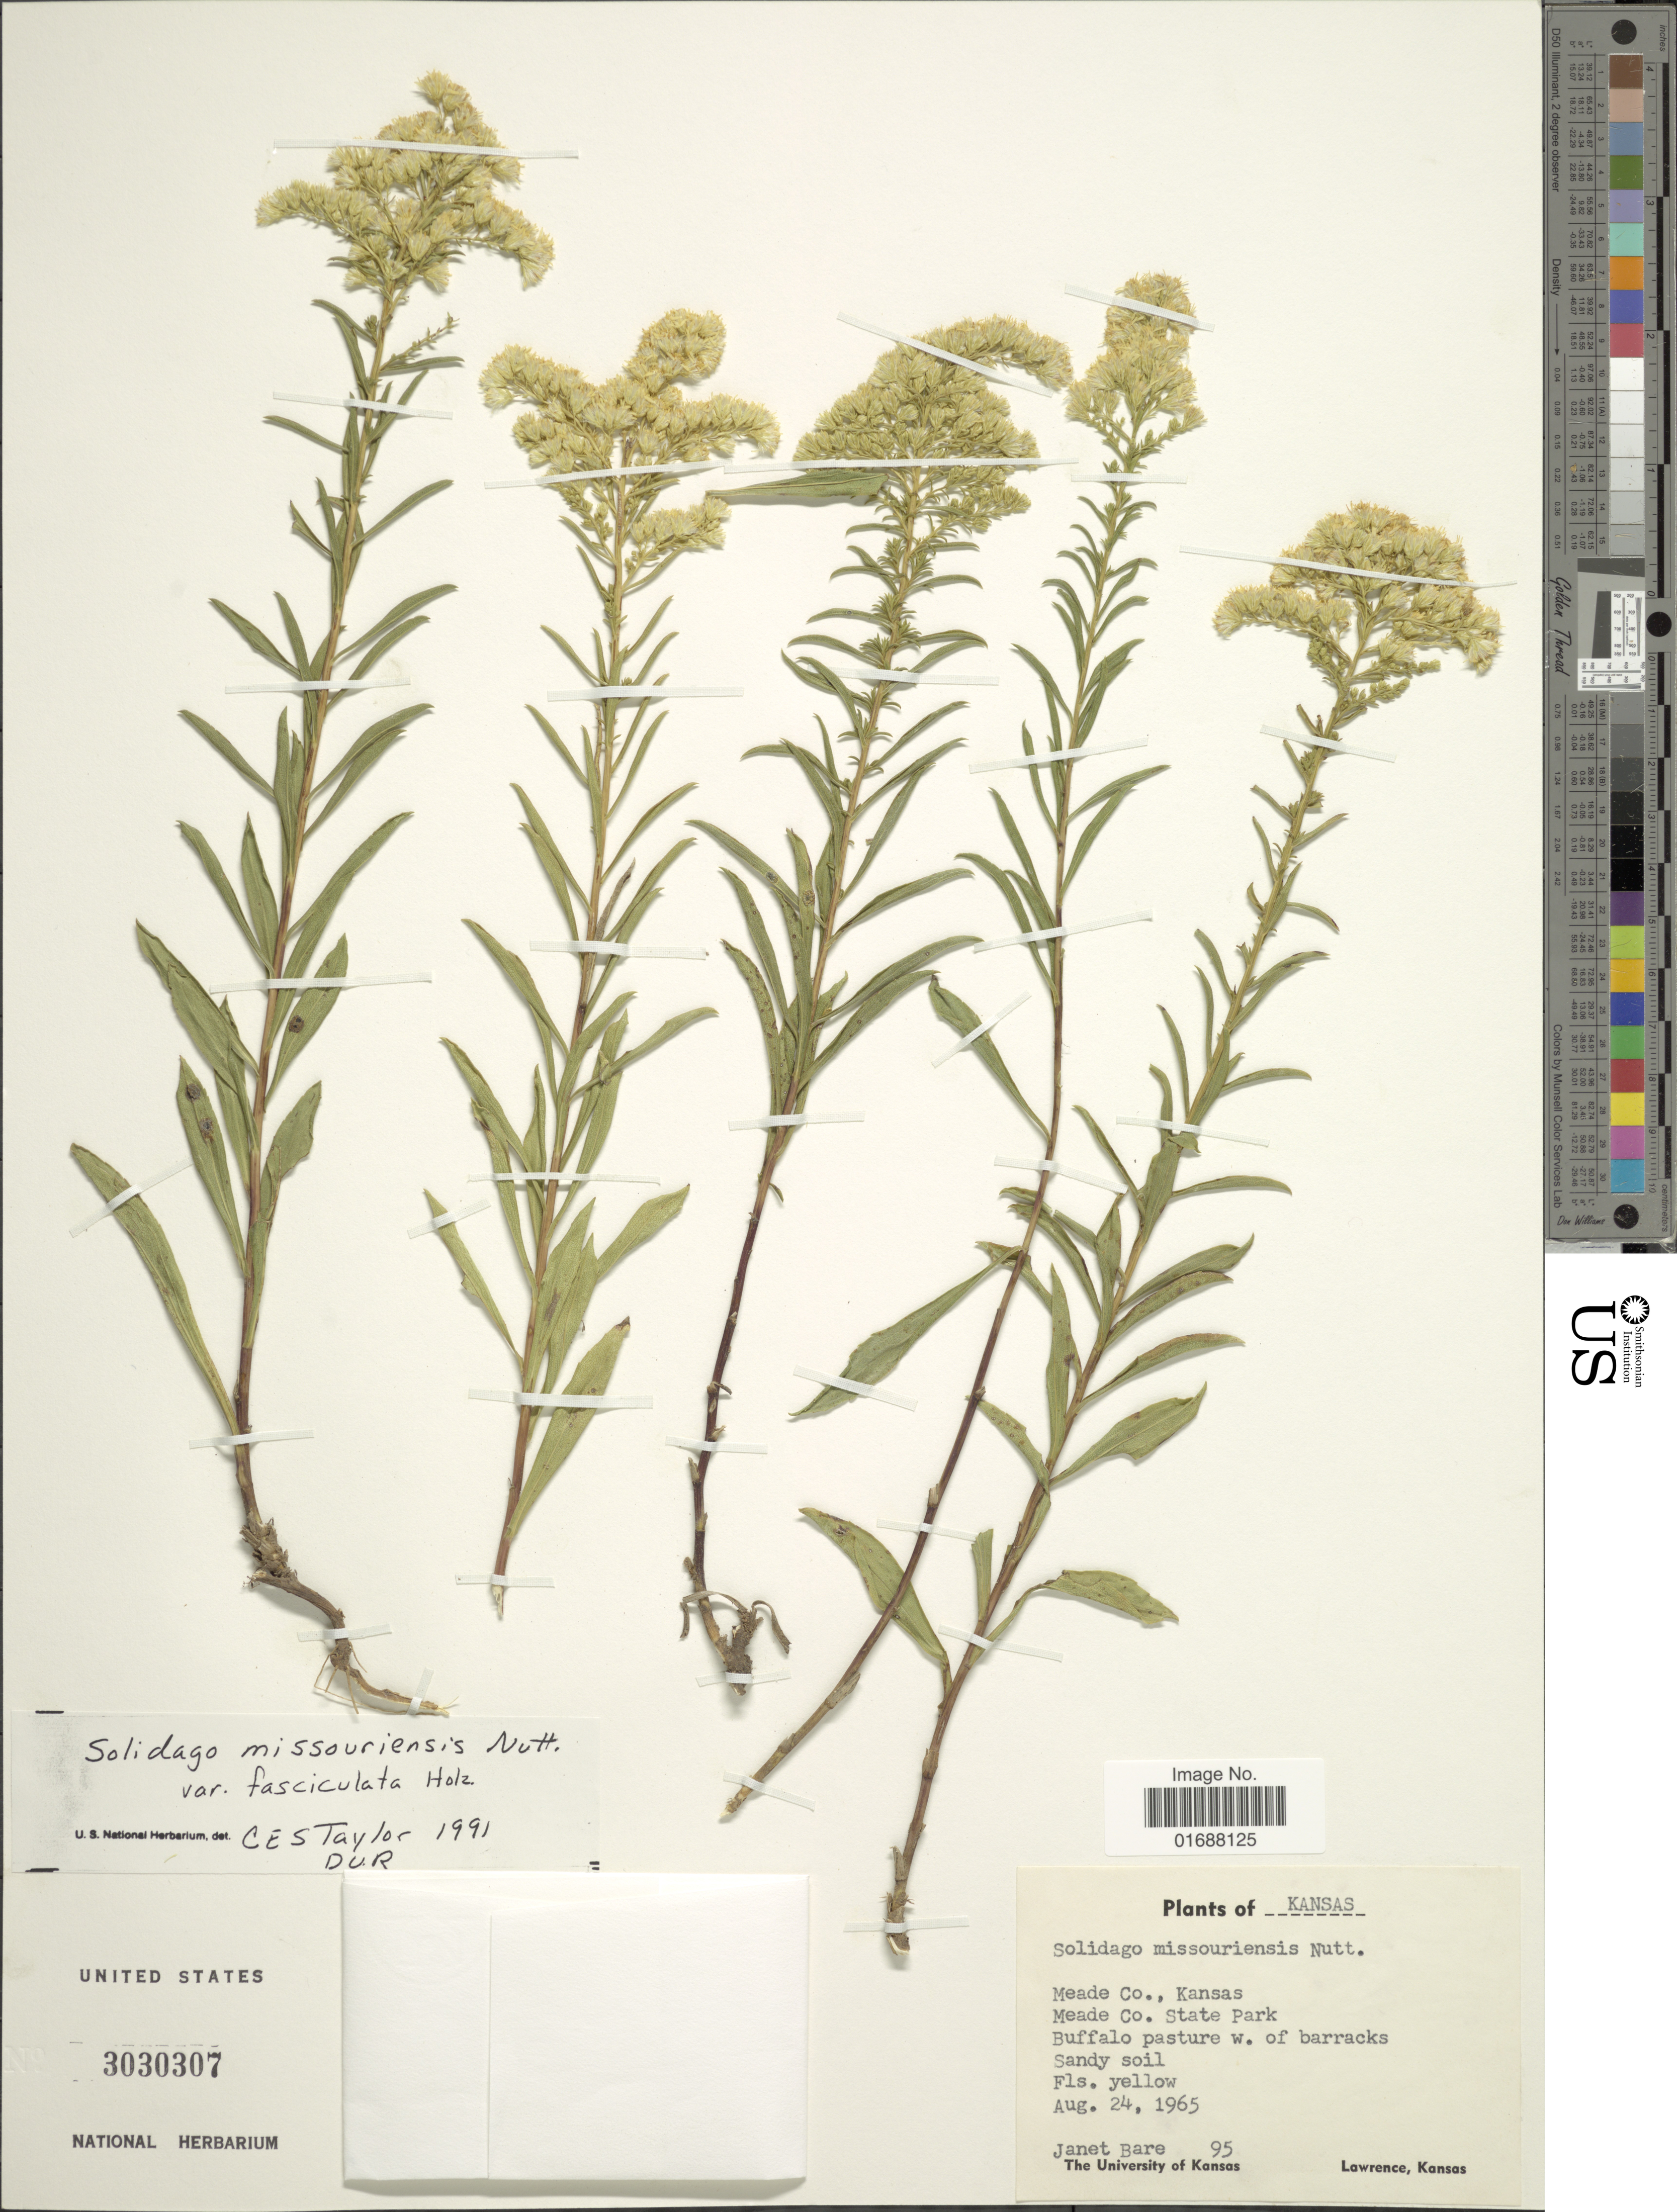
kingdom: Plantae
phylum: Tracheophyta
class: Magnoliopsida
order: Asterales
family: Asteraceae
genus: Solidago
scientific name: Solidago missouriensis var. fasciculata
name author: Holz.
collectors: J. Baré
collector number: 95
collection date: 1965-08-24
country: United States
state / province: Kansas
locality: Kansas, Meade Co. State Park, Buffalo pasture w. of barracks.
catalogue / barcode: US 3030307